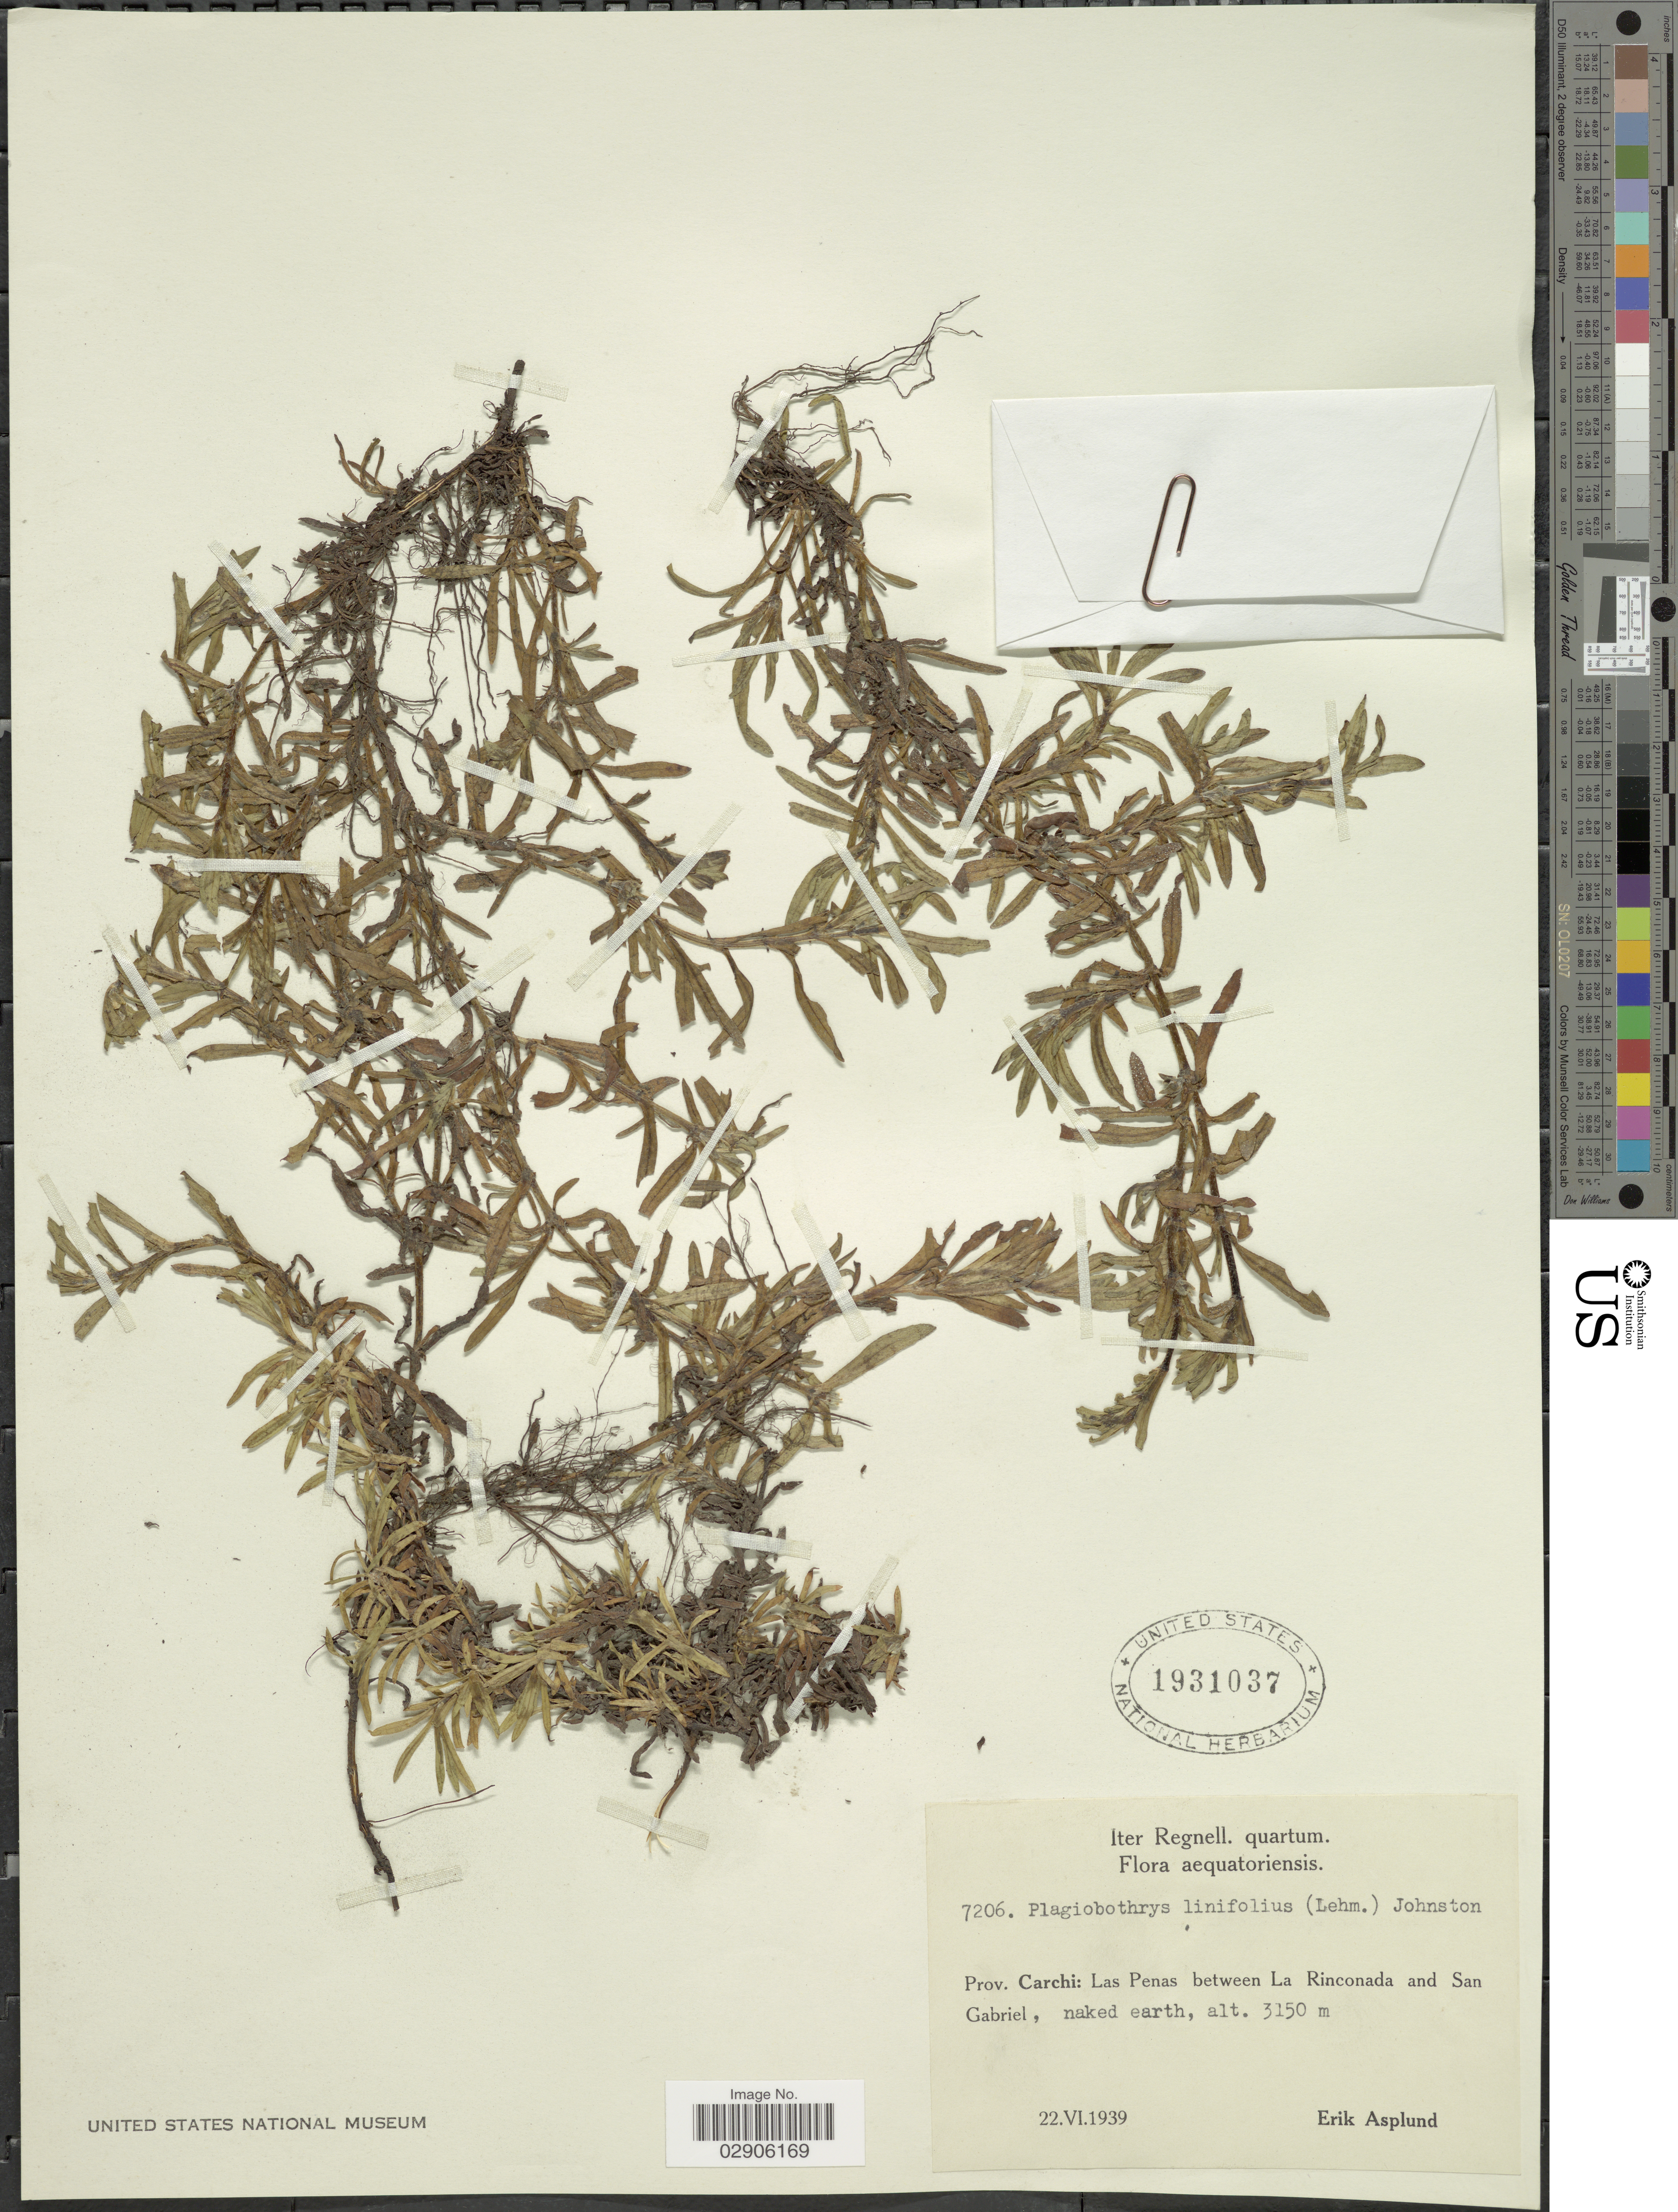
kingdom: Plantae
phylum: Tracheophyta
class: Magnoliopsida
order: Boraginales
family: Boraginaceae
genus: Plagiobothrys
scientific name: Plagiobothrys linifolius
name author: (Willd. ex Lehm.) I.M. Johnst.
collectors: E. Asplund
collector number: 7206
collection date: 1939-06-22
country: Ecuador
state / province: Carchi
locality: Prov. Carchi: Las Penas between La Rinconada and San Gabriel.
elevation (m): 3150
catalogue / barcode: US 1931037